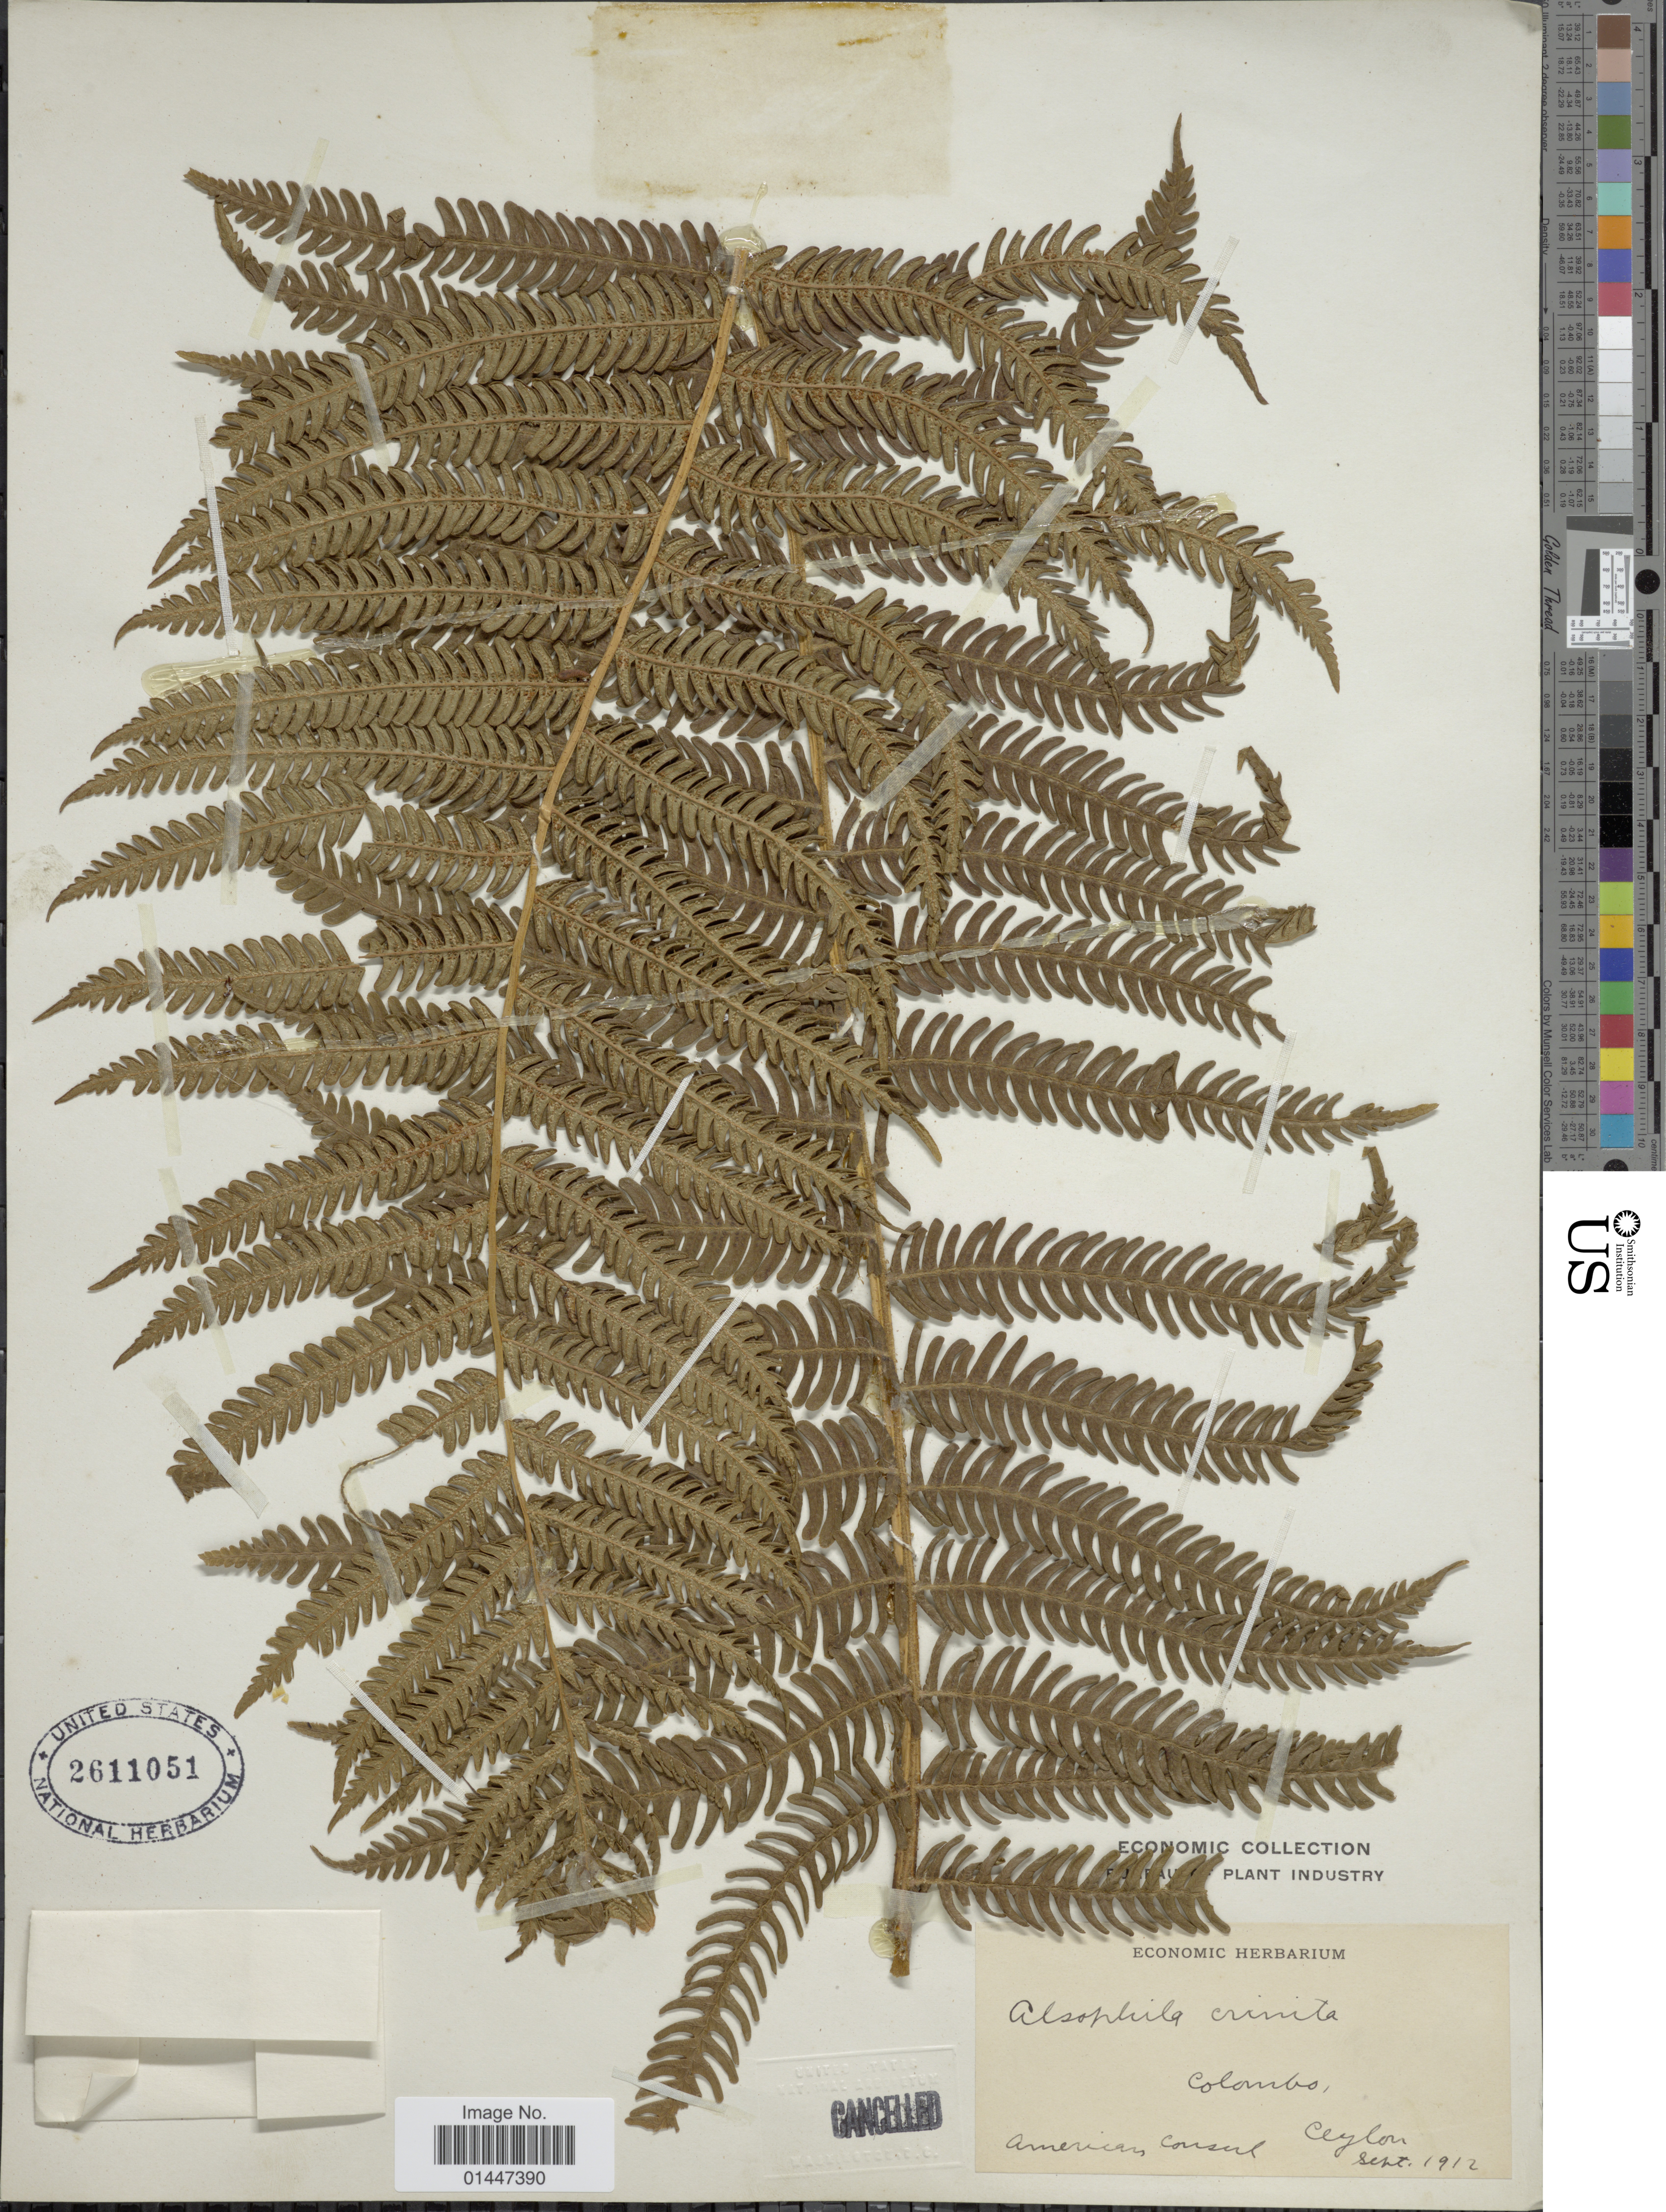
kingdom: Plantae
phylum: Tracheophyta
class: Polypodiopsida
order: Cyatheales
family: Cyatheaceae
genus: Sphaeropteris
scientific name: Sphaeropteris crinita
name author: (Hook.) R.M. Tryon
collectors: American Consul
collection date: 1912-09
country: Sri Lanka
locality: Colombo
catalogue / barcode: US 2611051